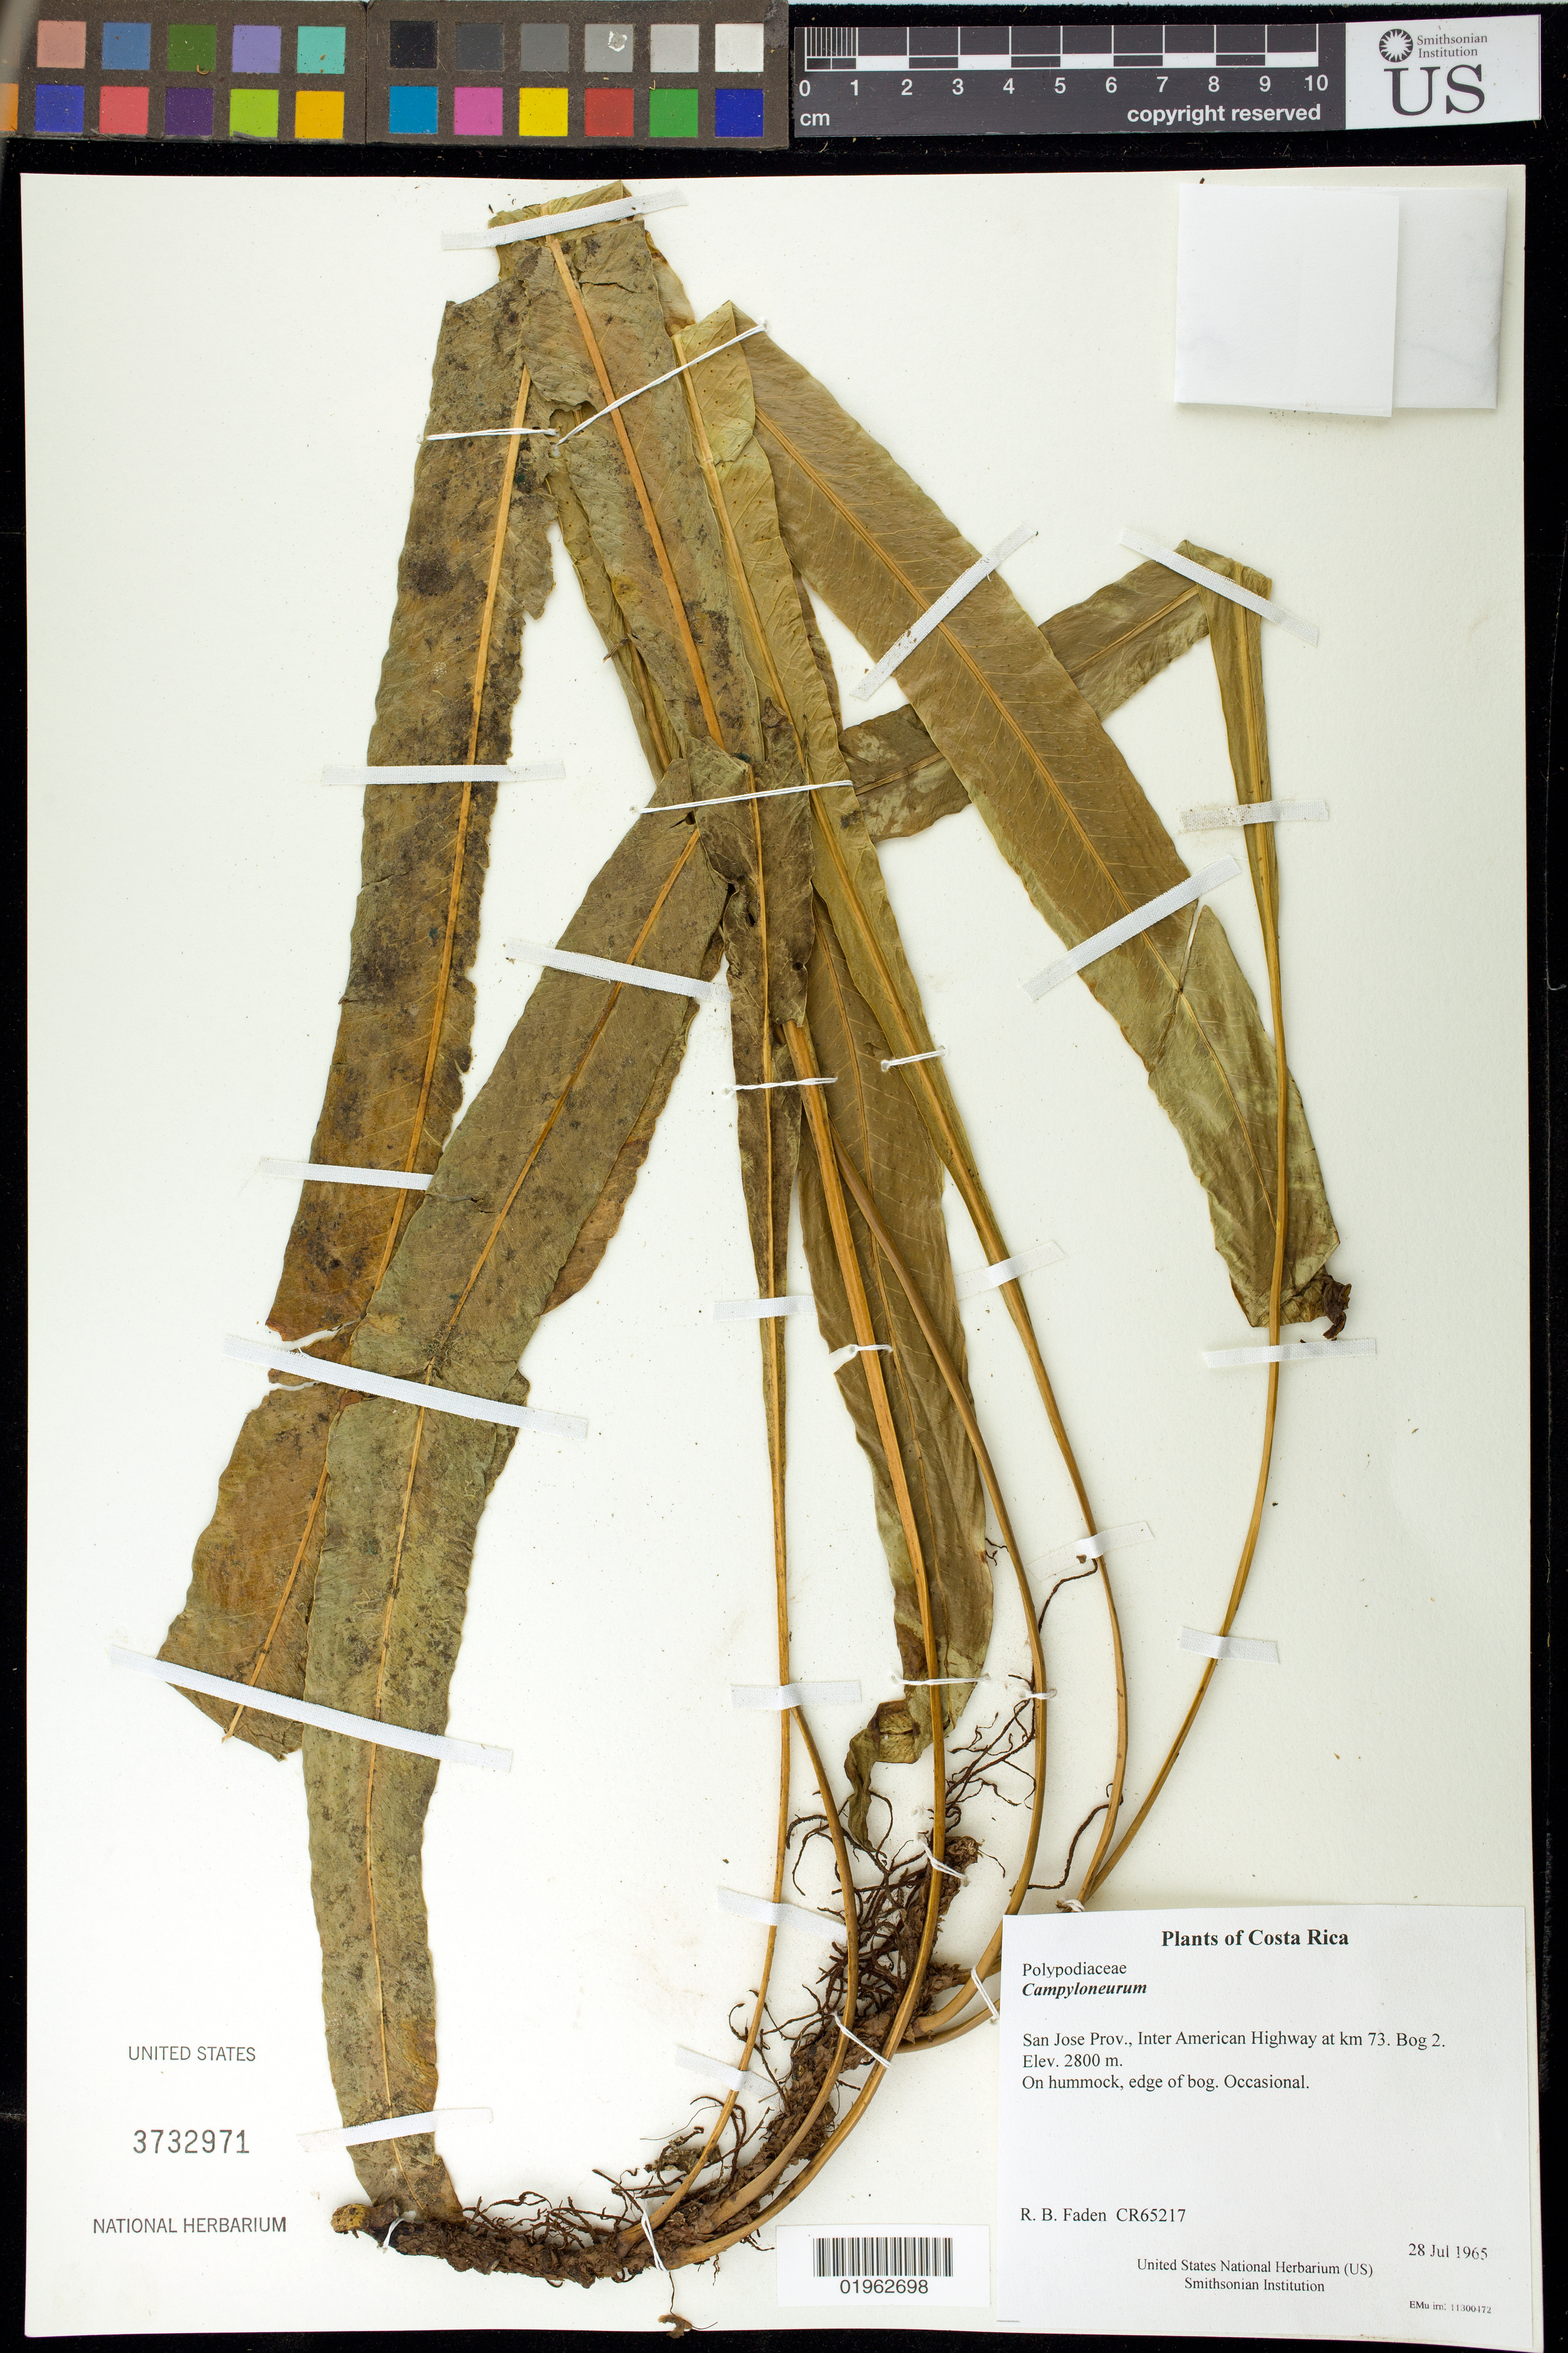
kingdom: Plantae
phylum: Tracheophyta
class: Polypodiopsida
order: Polypodiales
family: Polypodiaceae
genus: Campyloneurum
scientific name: Campyloneurum sp.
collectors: R. B. Faden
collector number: CR65217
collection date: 1965-07-28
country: Costa Rica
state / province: San Jose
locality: Inter American Highway at km 73. Bog 2.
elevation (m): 2800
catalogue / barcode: US 3732971